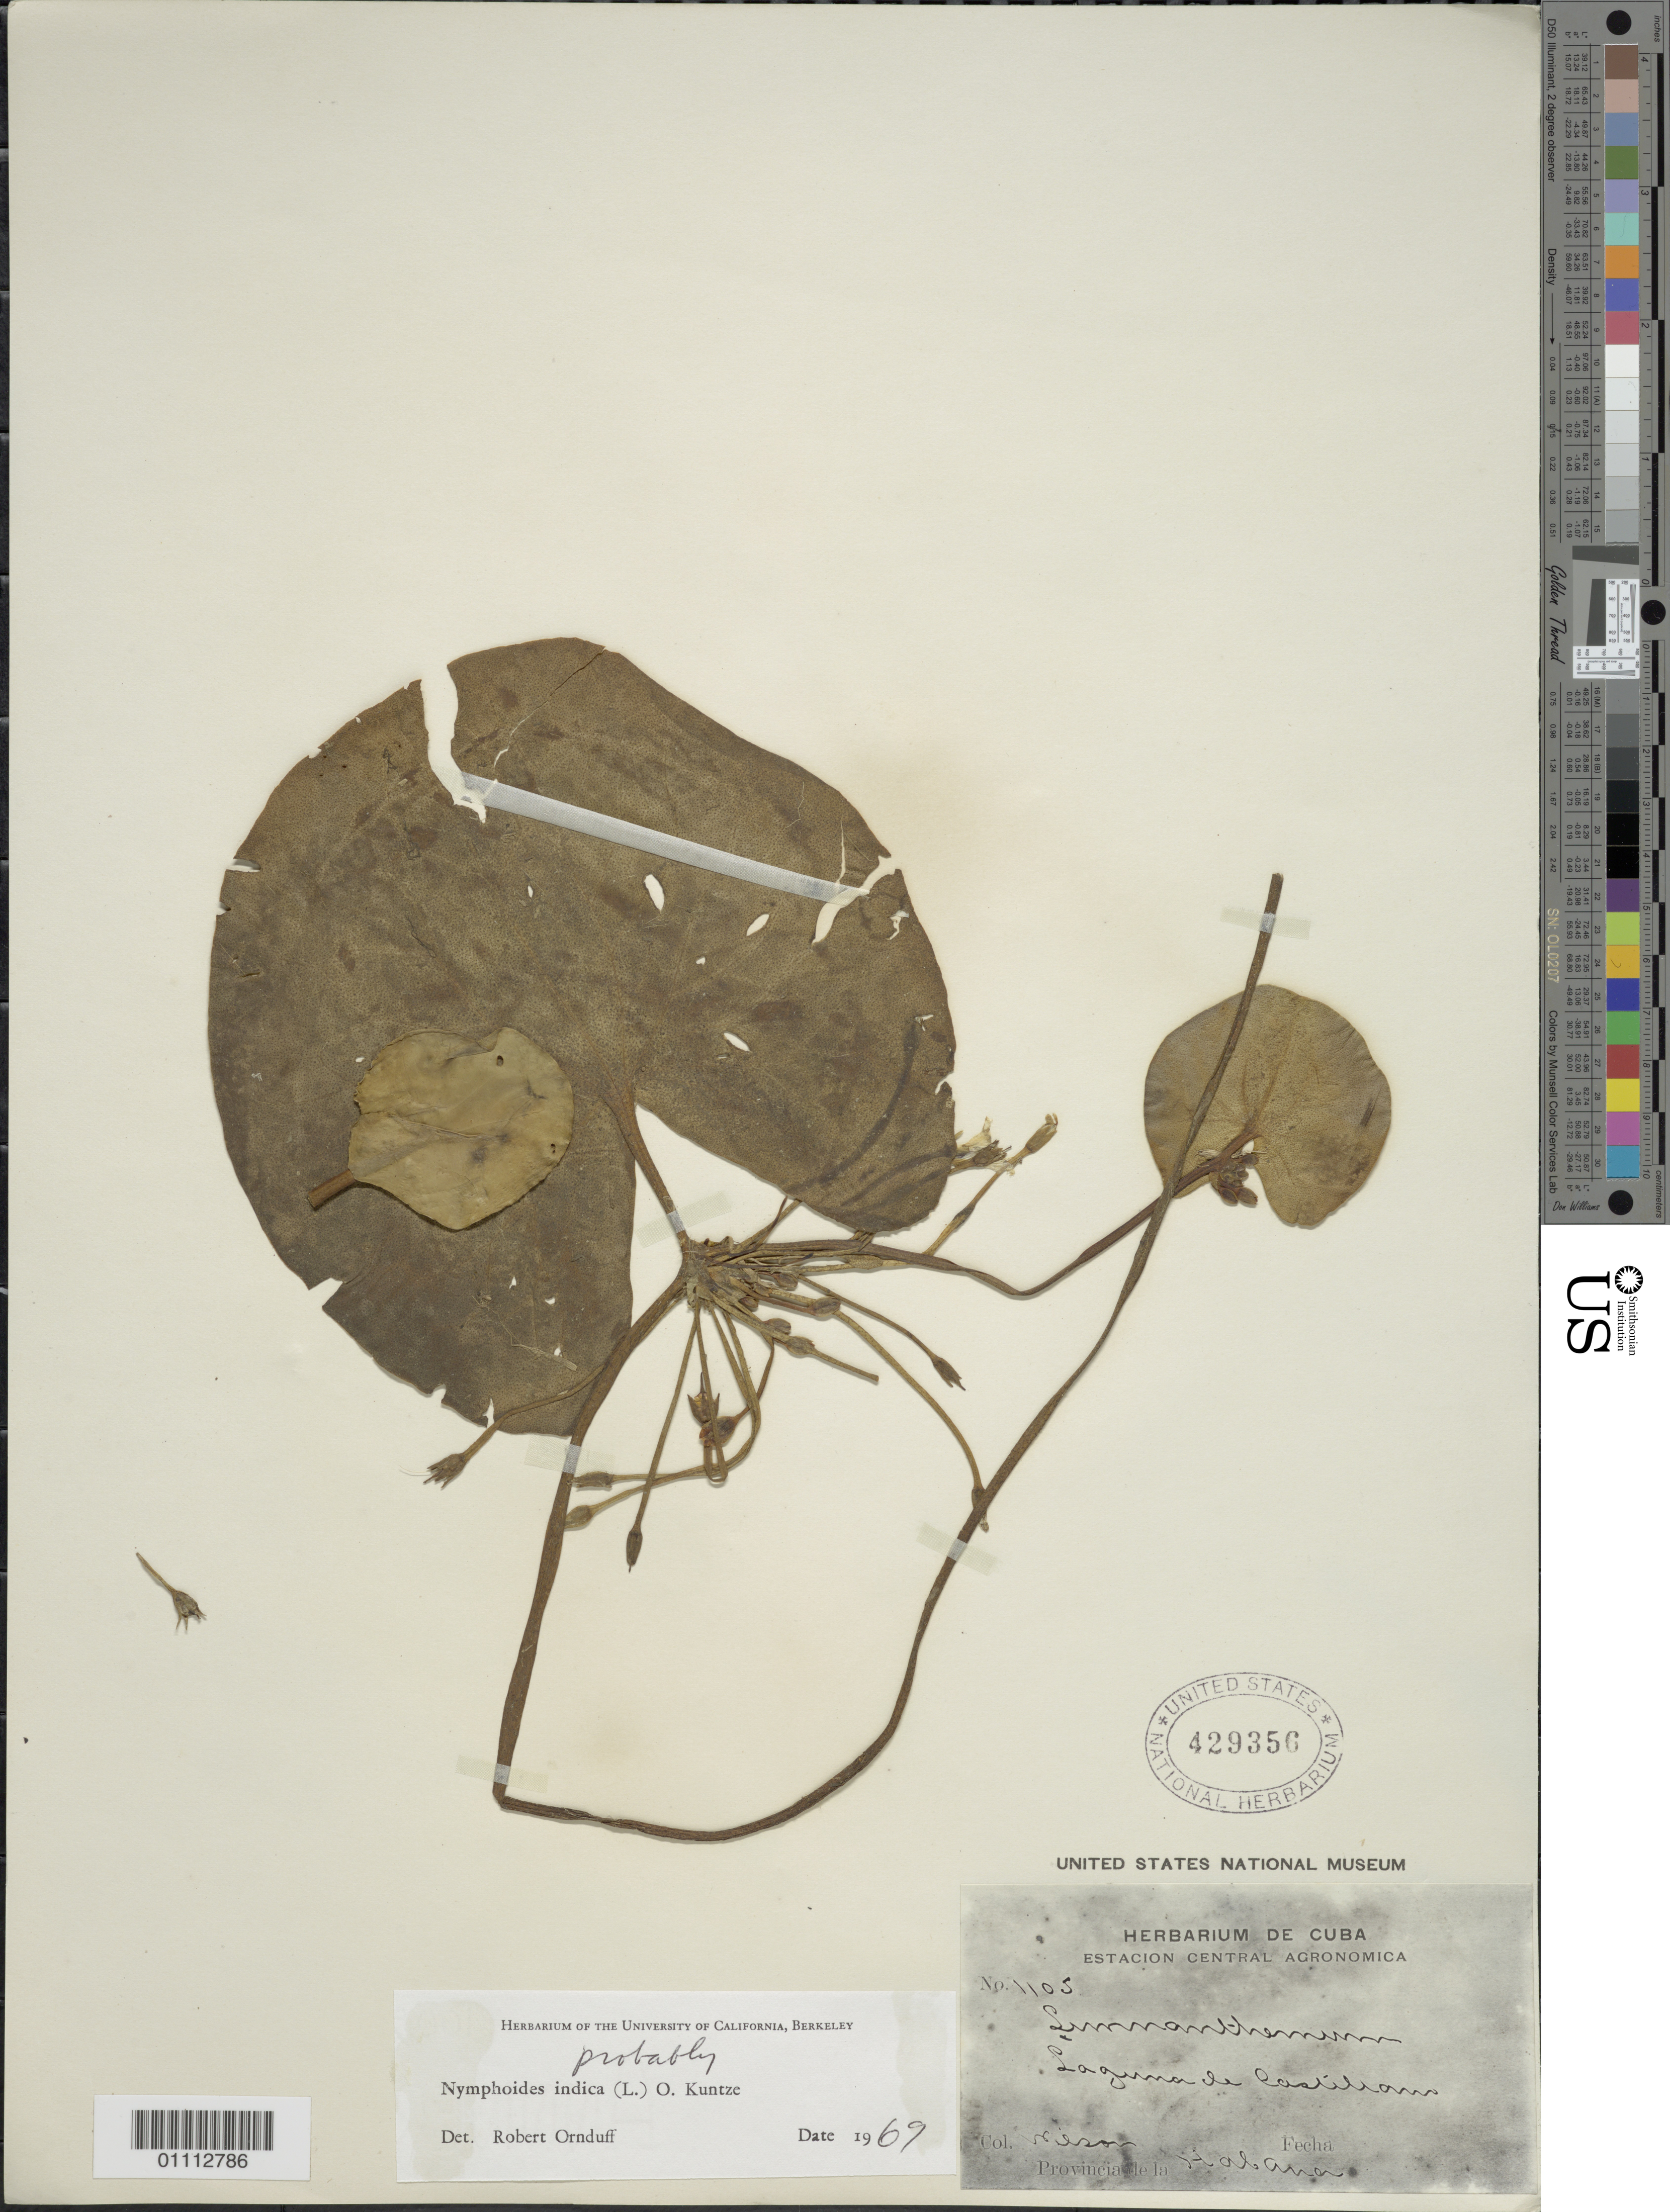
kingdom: Plantae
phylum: Tracheophyta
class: Magnoliopsida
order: Asterales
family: Menyanthaceae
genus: Nymphoides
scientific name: Nymphoides indica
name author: (L.) Kuntze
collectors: -- Wilson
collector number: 1105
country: Cuba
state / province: La Habana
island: Cuba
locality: Laguna de Casliliam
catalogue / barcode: US 429356